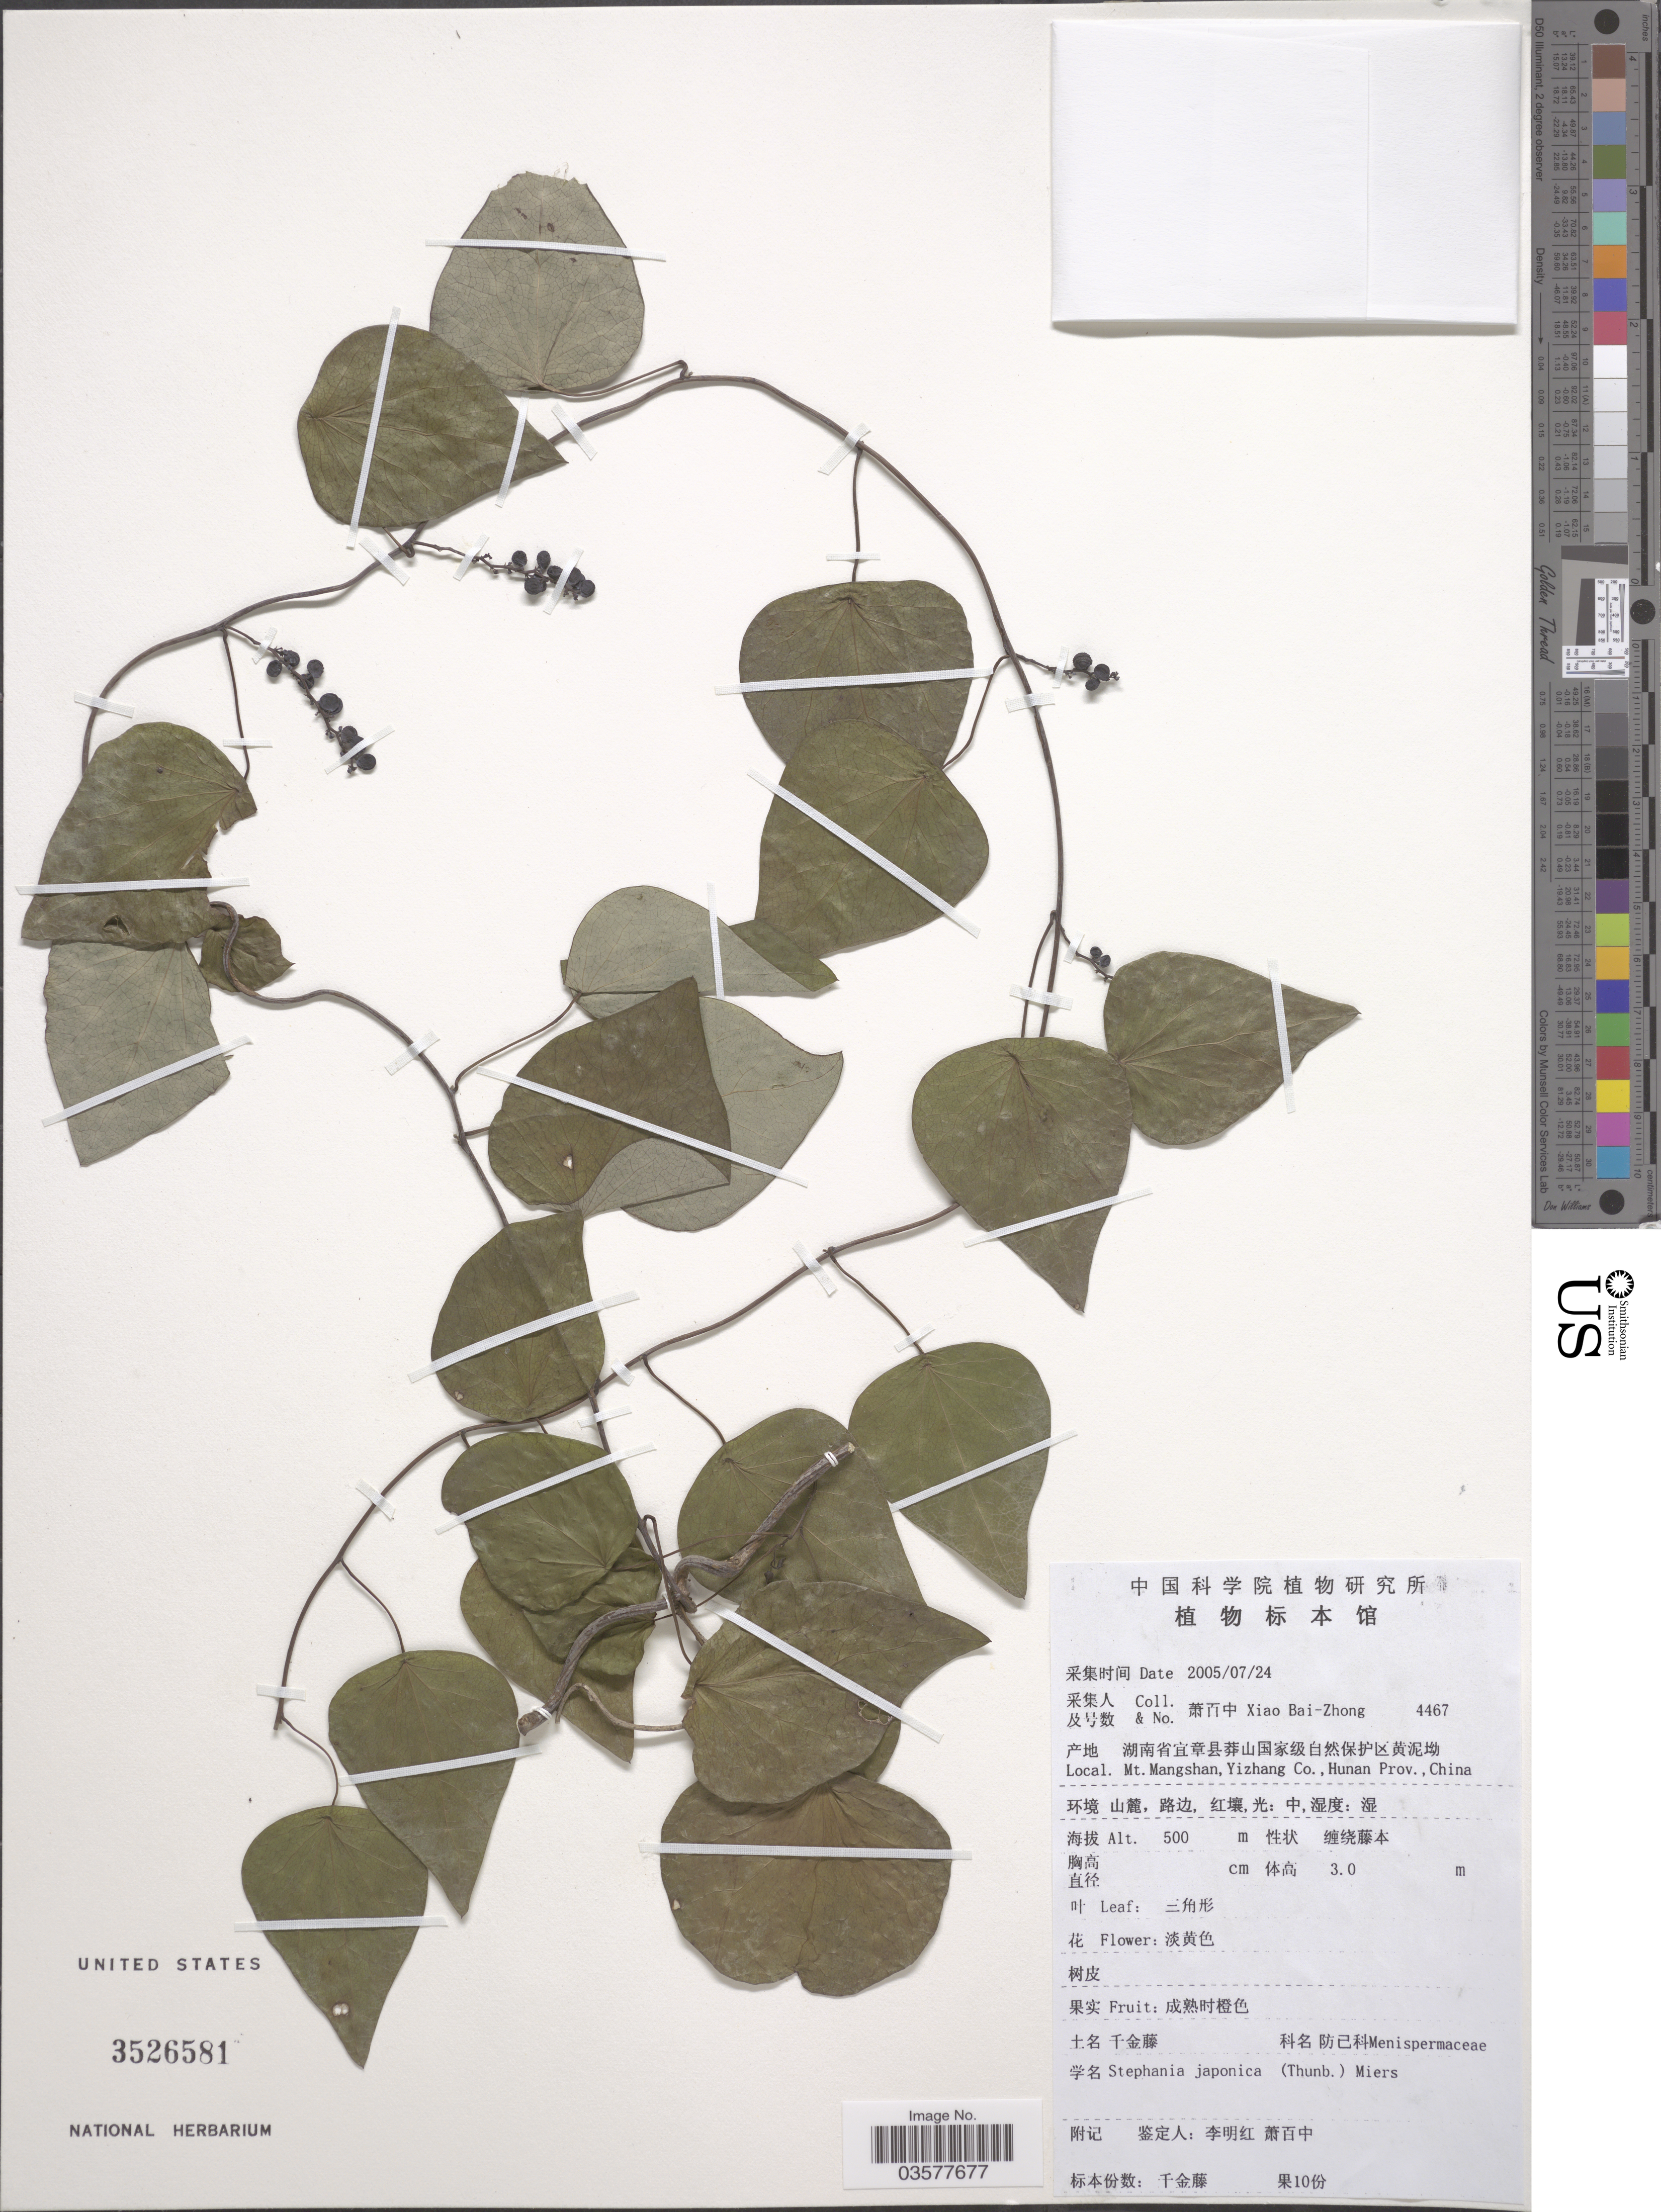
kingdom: Plantae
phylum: Tracheophyta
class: Magnoliopsida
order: Ranunculales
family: Menispermaceae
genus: Stephania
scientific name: Stephania japonica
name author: (Thunb.) Miers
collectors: B. Z. Xiao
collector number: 4467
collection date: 2005-07-24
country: China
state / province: Hunan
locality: Mt. Mangshan, Yizhang Co.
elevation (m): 500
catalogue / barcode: US 3526581